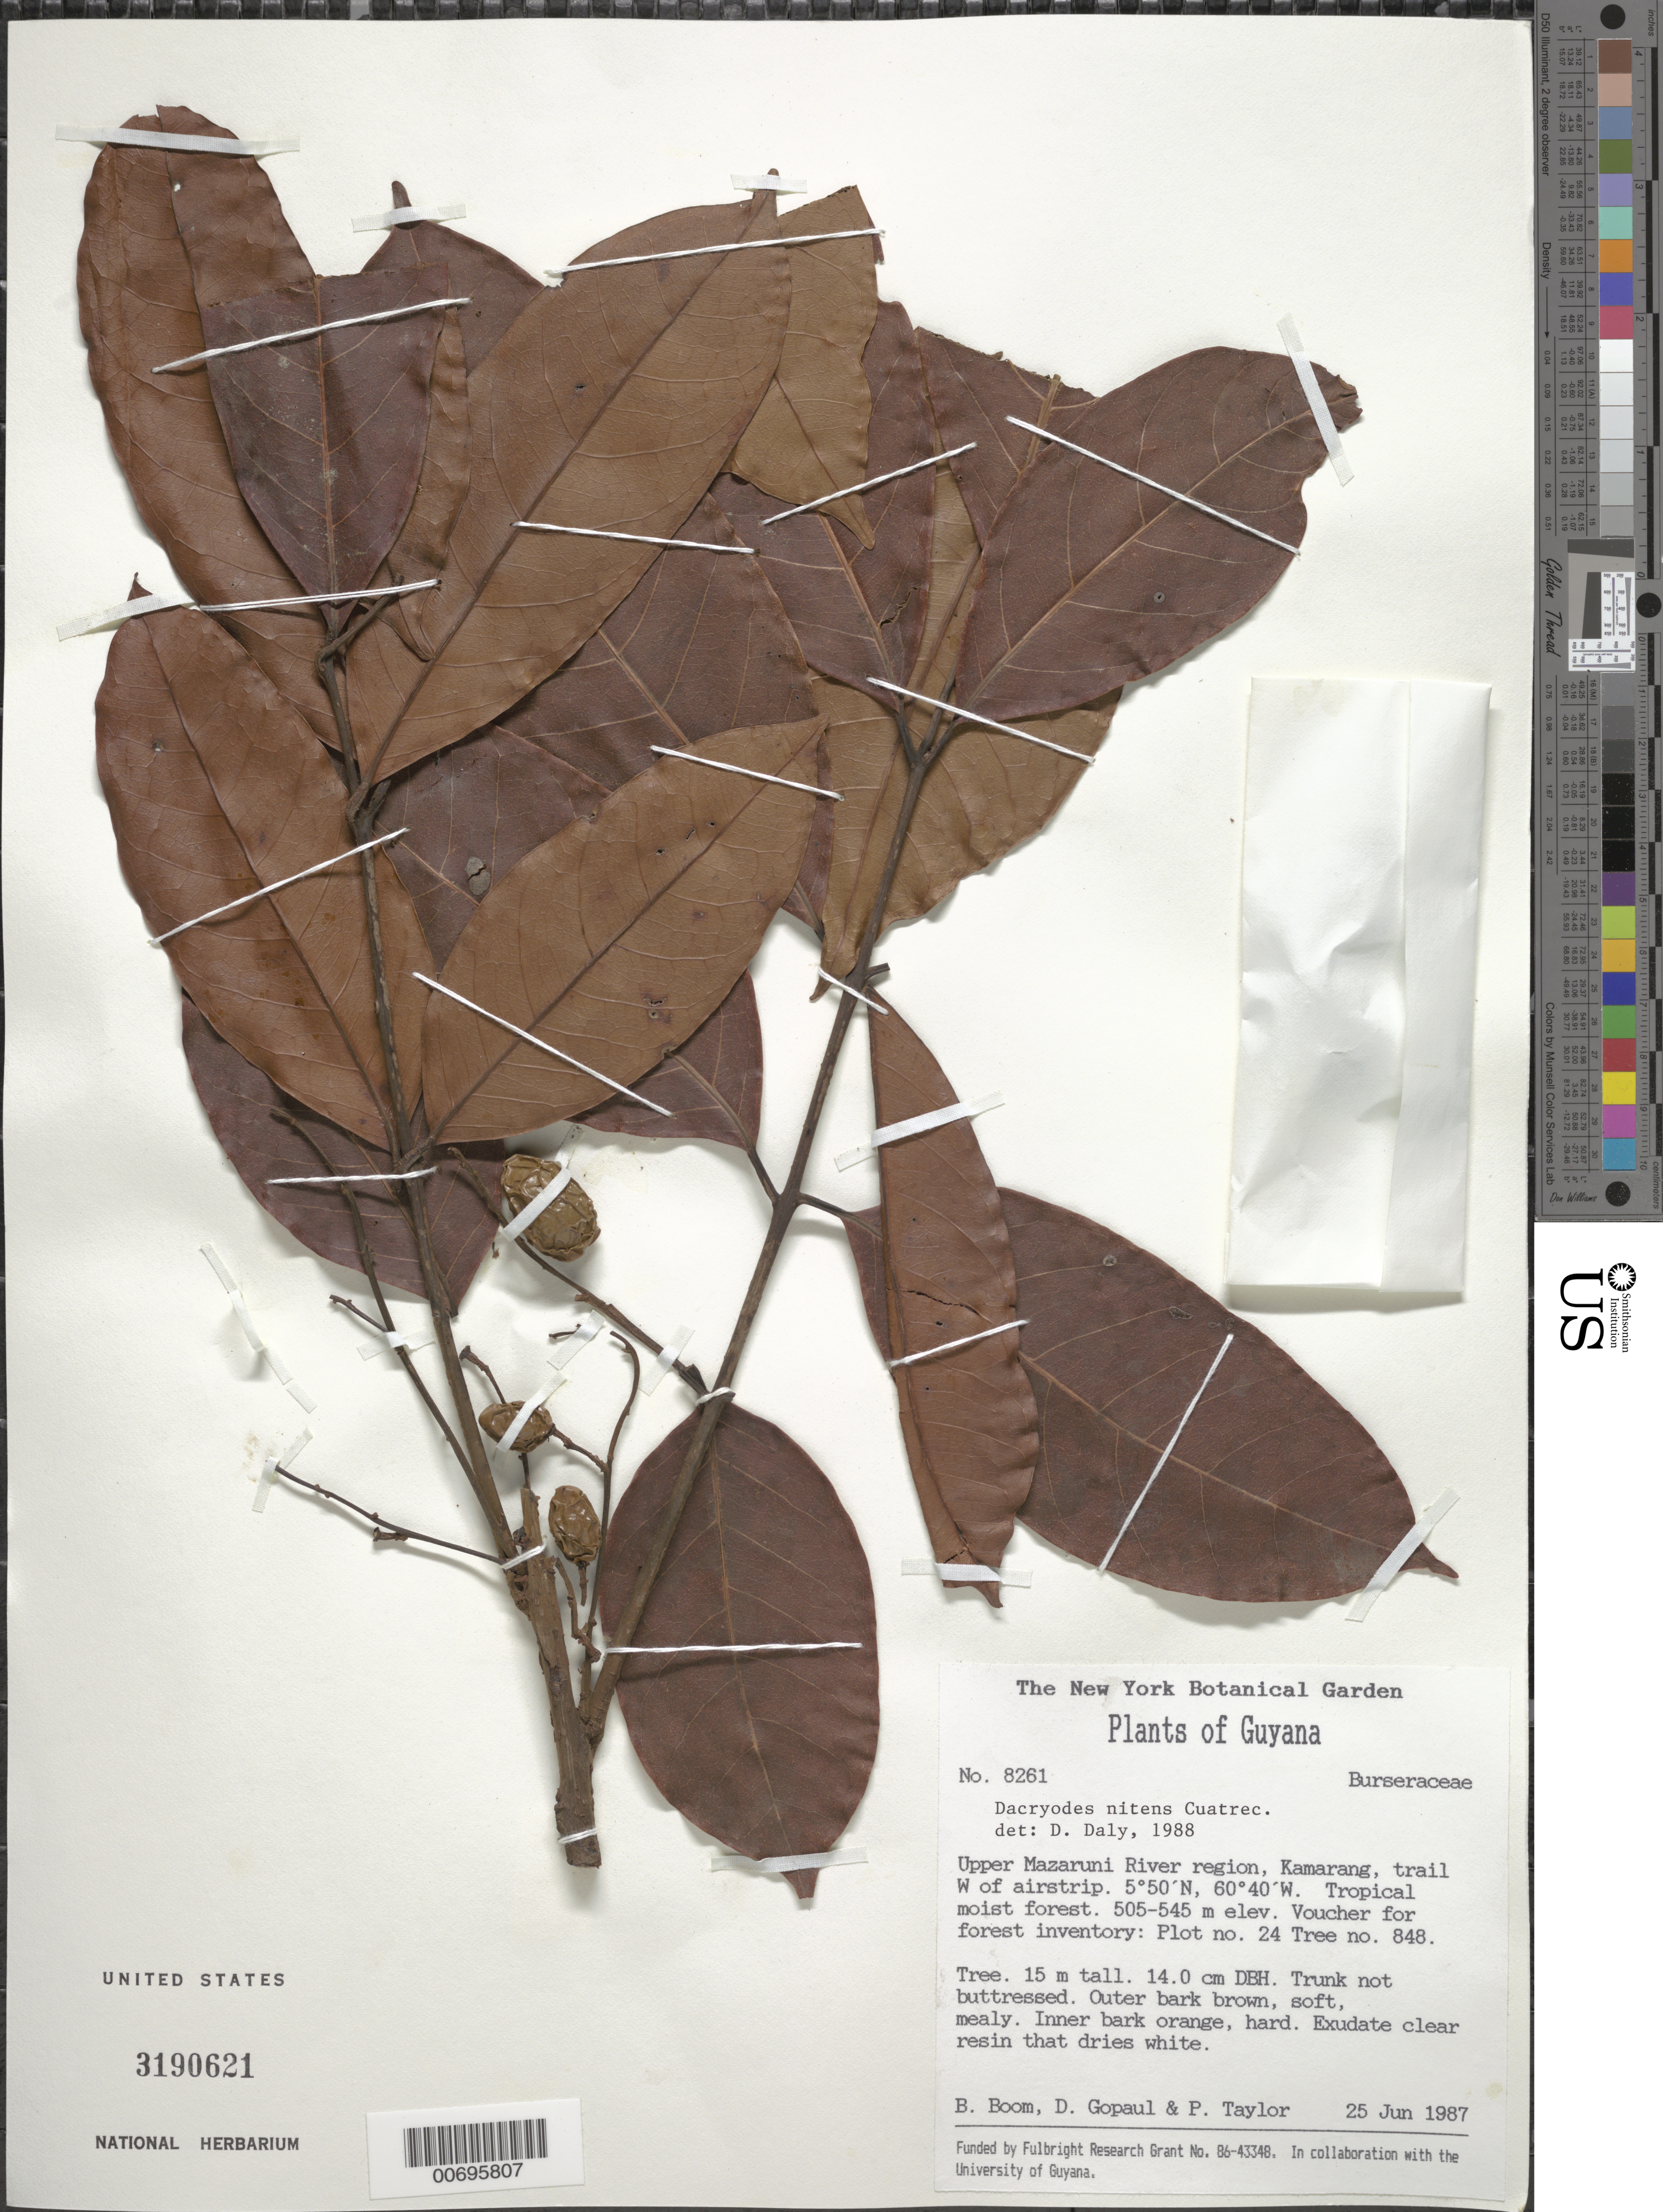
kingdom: Plantae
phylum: Tracheophyta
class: Magnoliopsida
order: Sapindales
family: Burseraceae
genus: Dacryodes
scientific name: Dacryodes nitens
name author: Cuatrec.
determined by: Daly, D. C.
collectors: B. M. Boom, D. Gopaul & P. Taylor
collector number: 8261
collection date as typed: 25-Jun-87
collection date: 1987-06-25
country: Guyana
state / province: Cuyuni-Mazaruni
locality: Kamarang, upper Mazaruni R.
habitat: Tropical moist forest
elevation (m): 505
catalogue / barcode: US 3190621